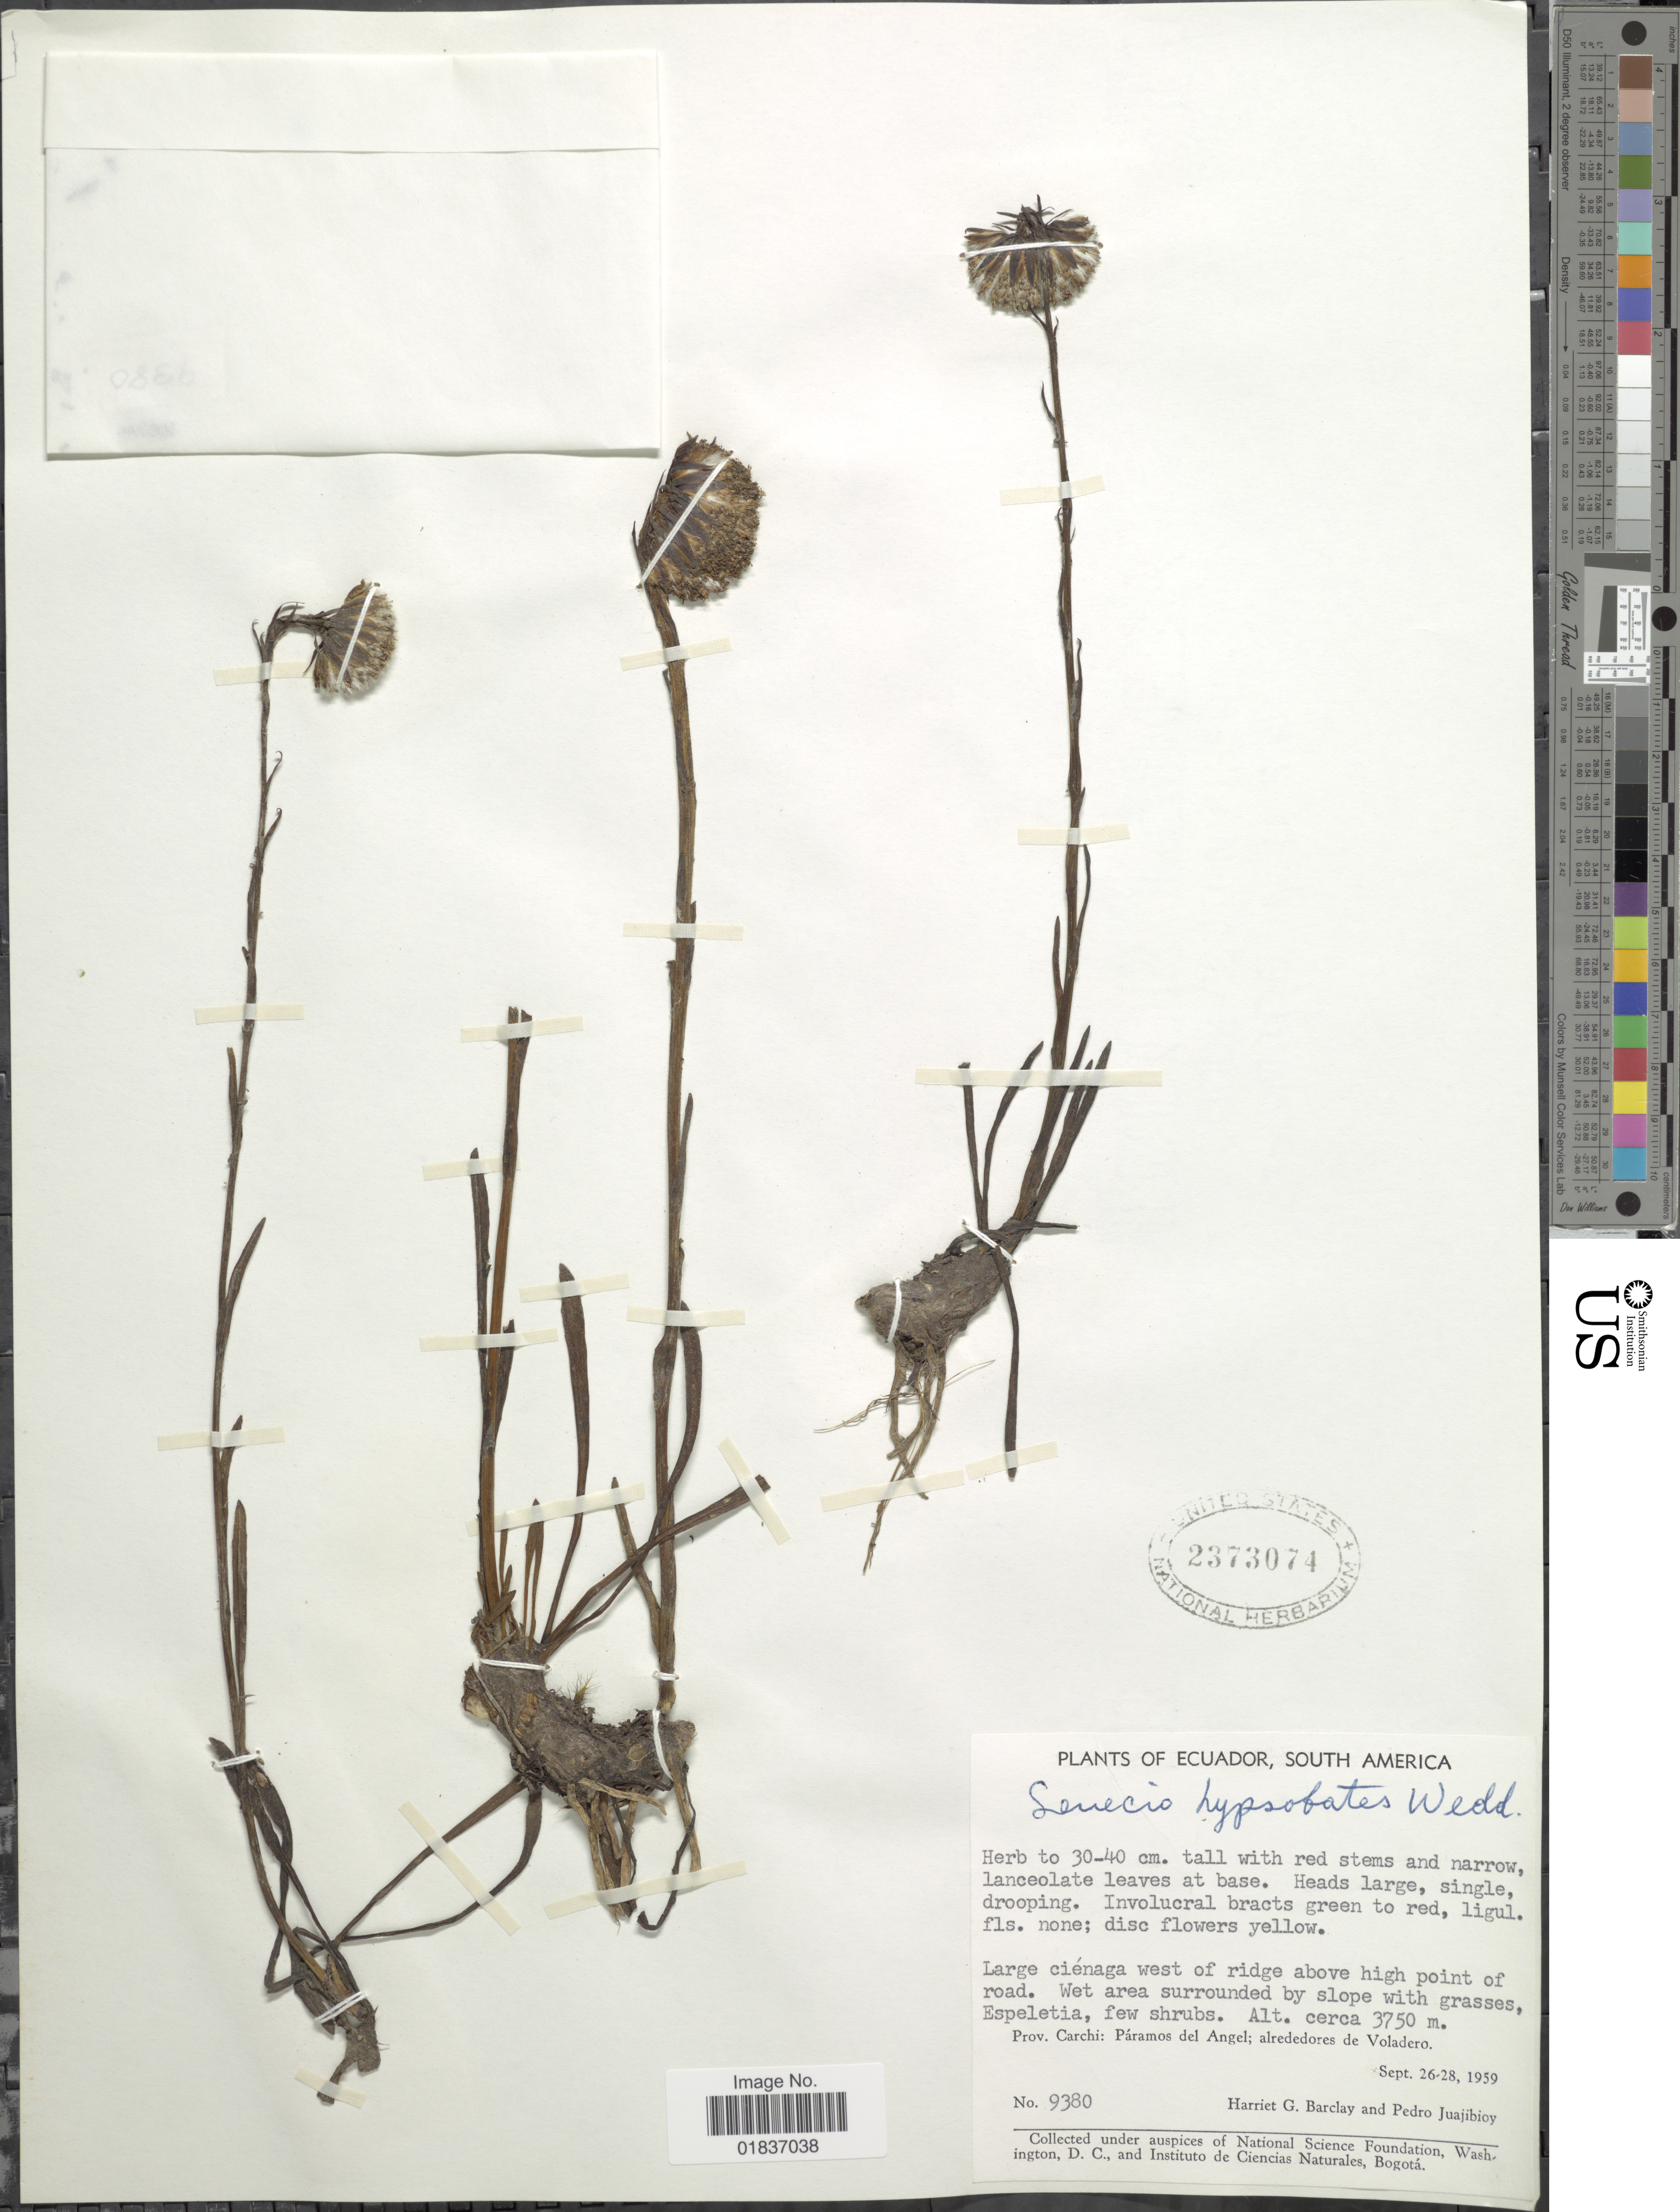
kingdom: Plantae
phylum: Tracheophyta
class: Magnoliopsida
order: Asterales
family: Asteraceae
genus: Senecio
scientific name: Senecio hypsobates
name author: Wedd.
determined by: Salomon, Luciana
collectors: H. G. Barclay & P. Juajibioy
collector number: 9380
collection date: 1959-09-26/1959-09-28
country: Ecuador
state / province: Carchi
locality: Prov. Carchi: Paramos del Angel; alrededores de Voladero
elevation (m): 3750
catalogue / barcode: US 2373074